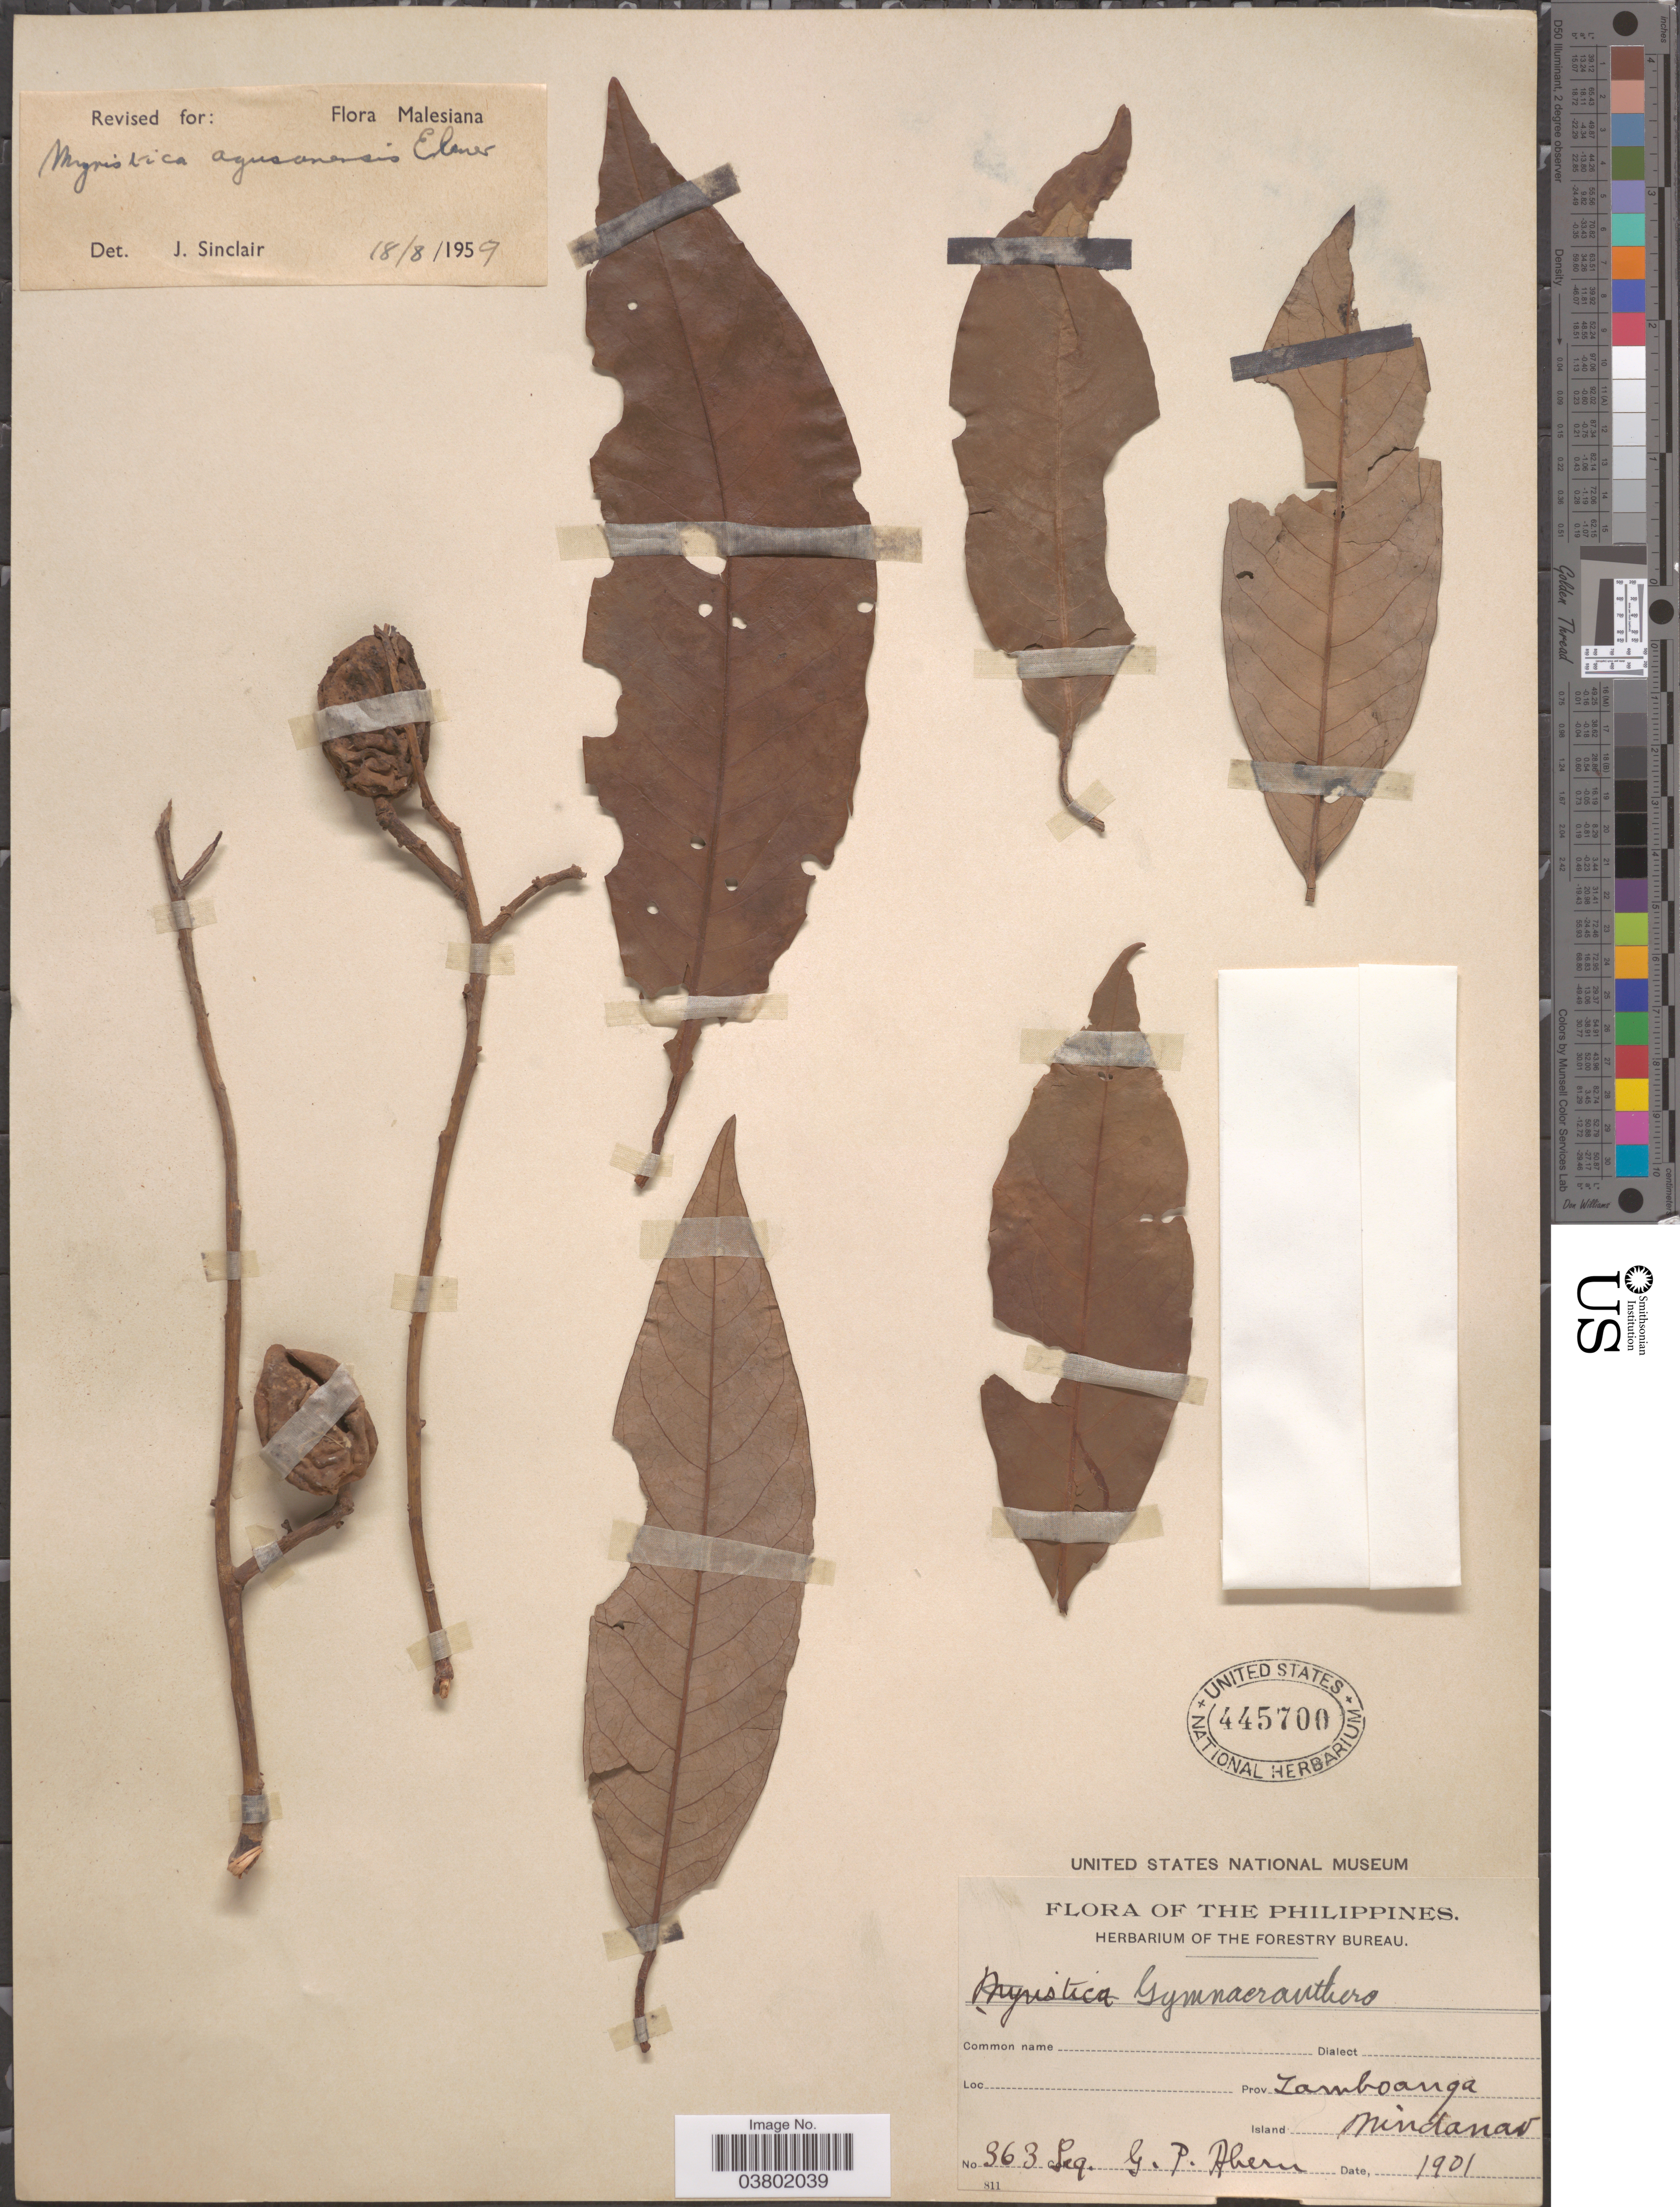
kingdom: Plantae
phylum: Tracheophyta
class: Magnoliopsida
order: Magnoliales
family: Myristicaceae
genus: Myristica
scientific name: Myristica agusanensis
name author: Elmer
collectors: G. Ahern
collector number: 363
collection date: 1901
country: Philippines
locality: Prov. Zamboanga. Island: Mindanao.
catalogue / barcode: US 445700